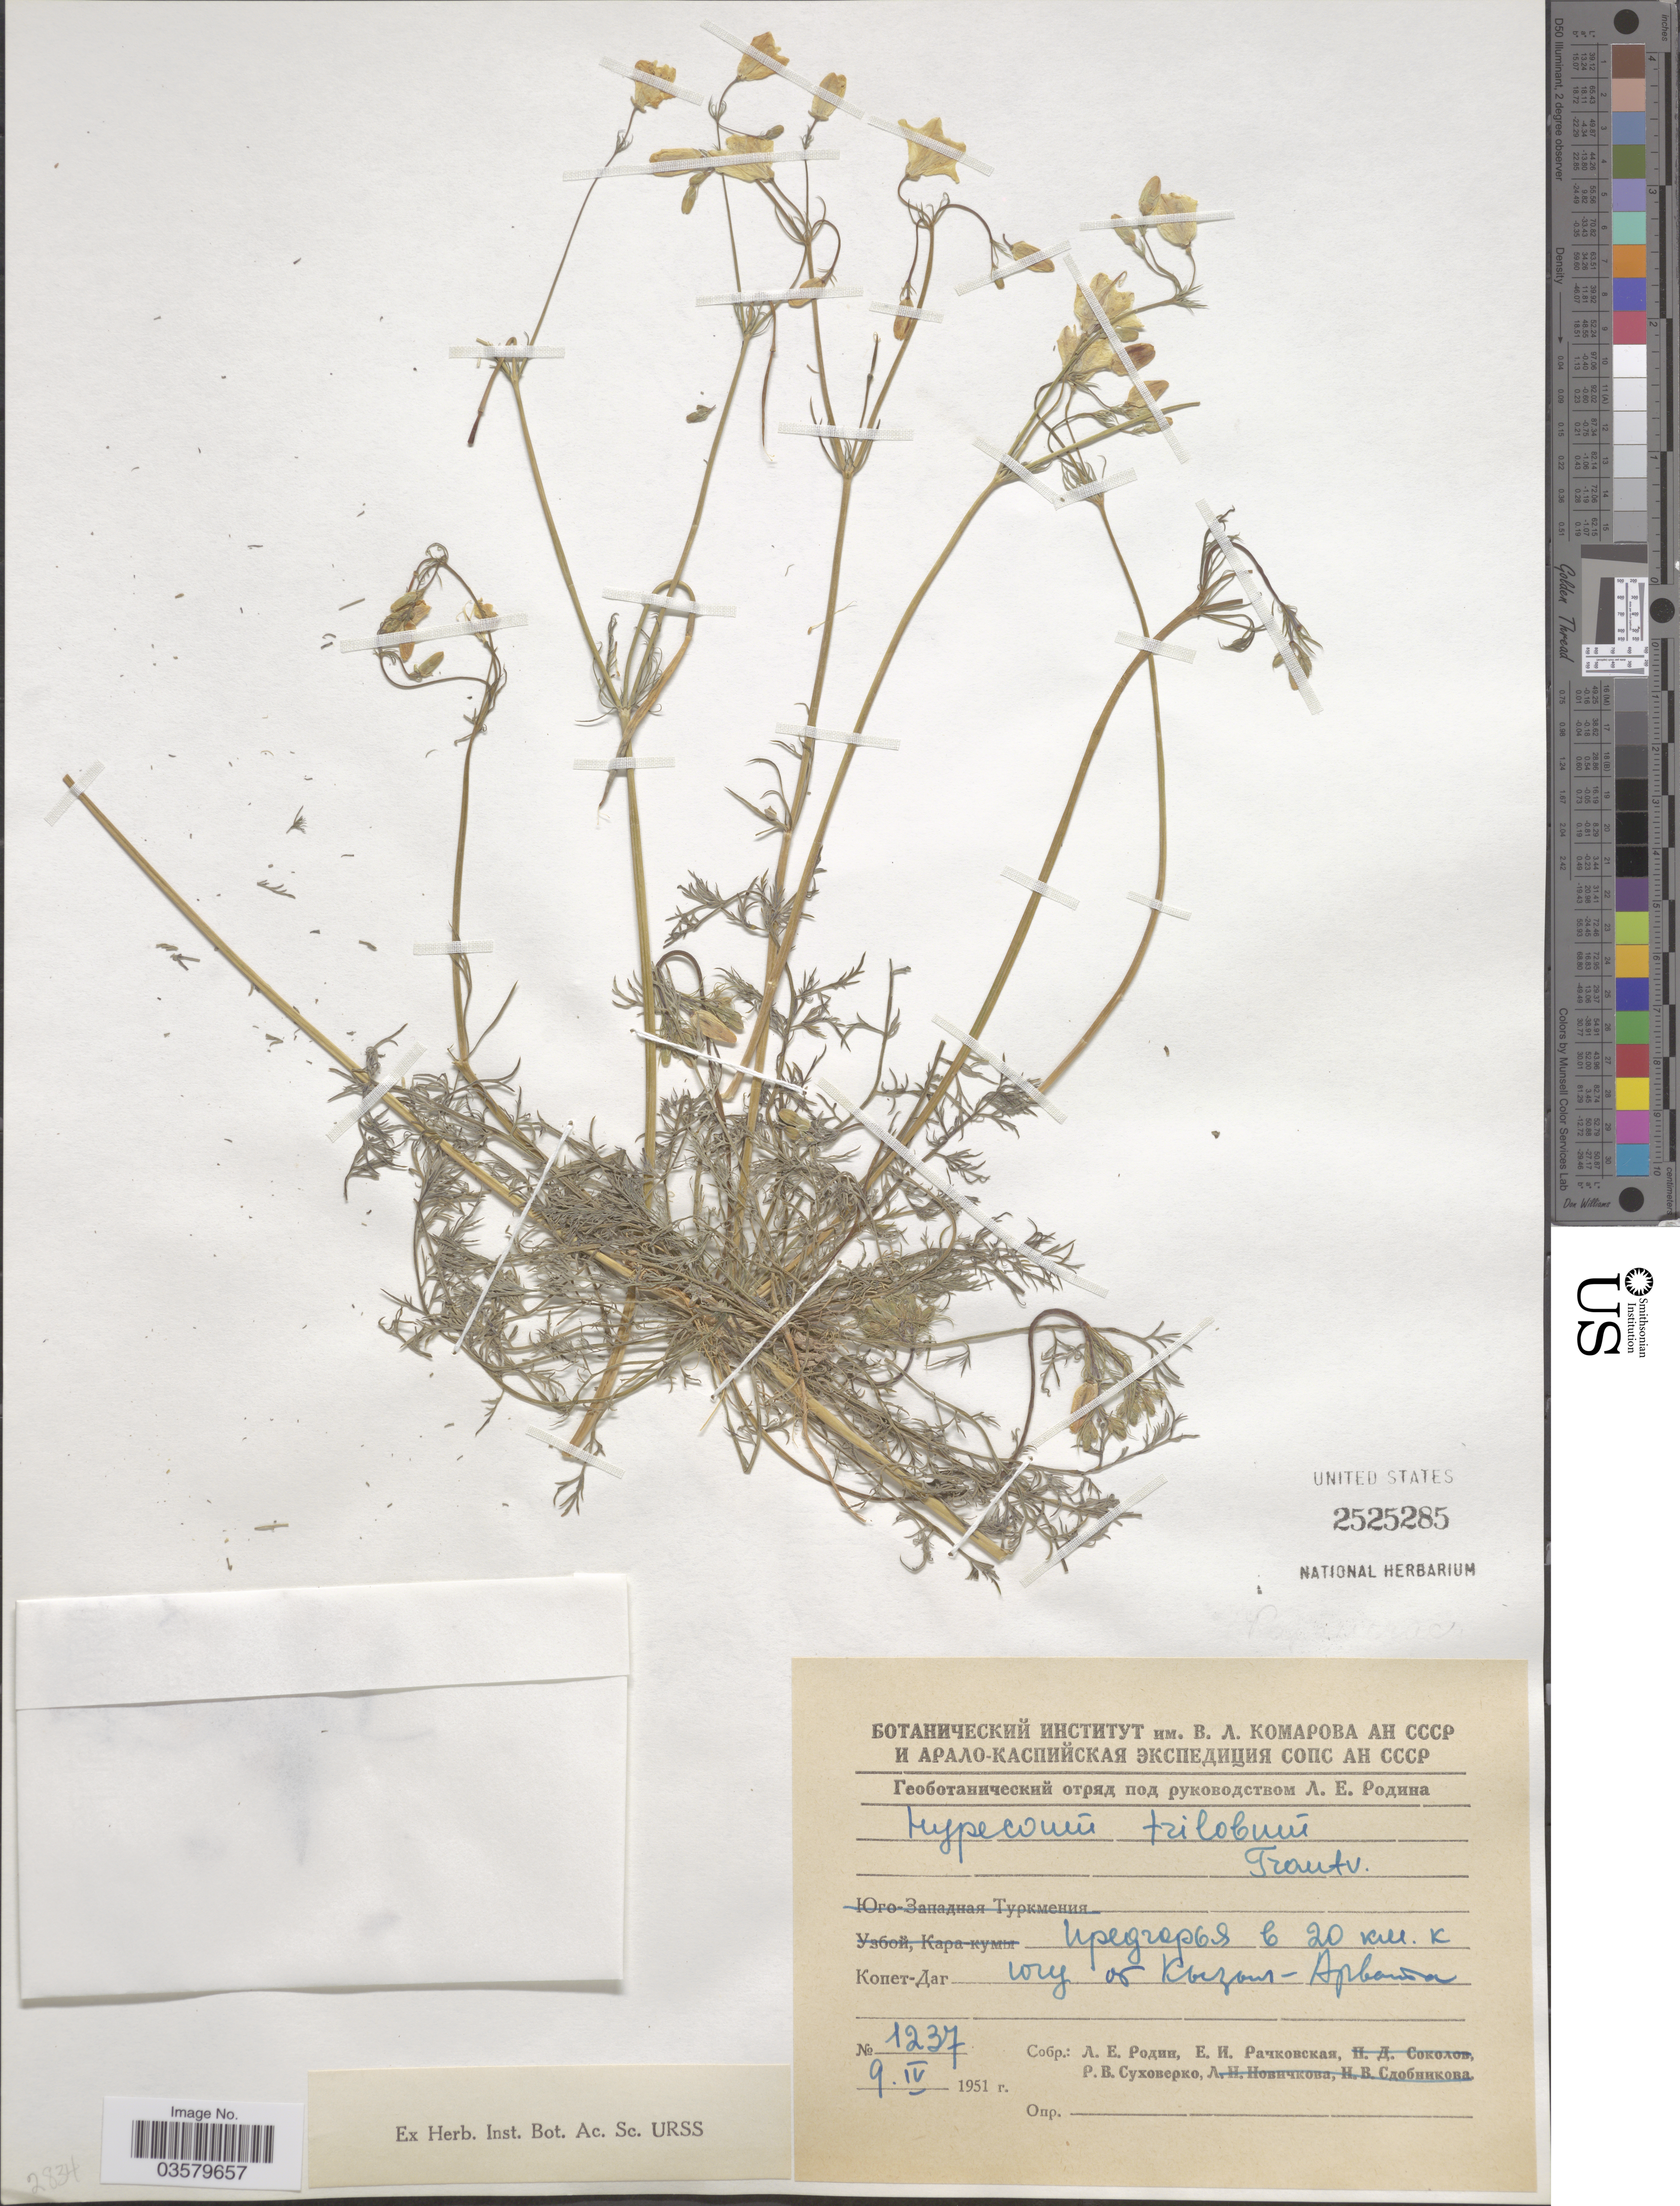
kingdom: Plantae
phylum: Tracheophyta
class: Magnoliopsida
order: Ranunculales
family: Papaveraceae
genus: Hypecoum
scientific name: Hypecoum trilobum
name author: Trautv.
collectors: L. Rodin, E. Rachkovskaya & R. Sukhoverko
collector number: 1237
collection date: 1951-04-09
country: Turkmenistan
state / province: Balkan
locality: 20 km S from Kyzyl-Arvat.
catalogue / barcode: US 2525285